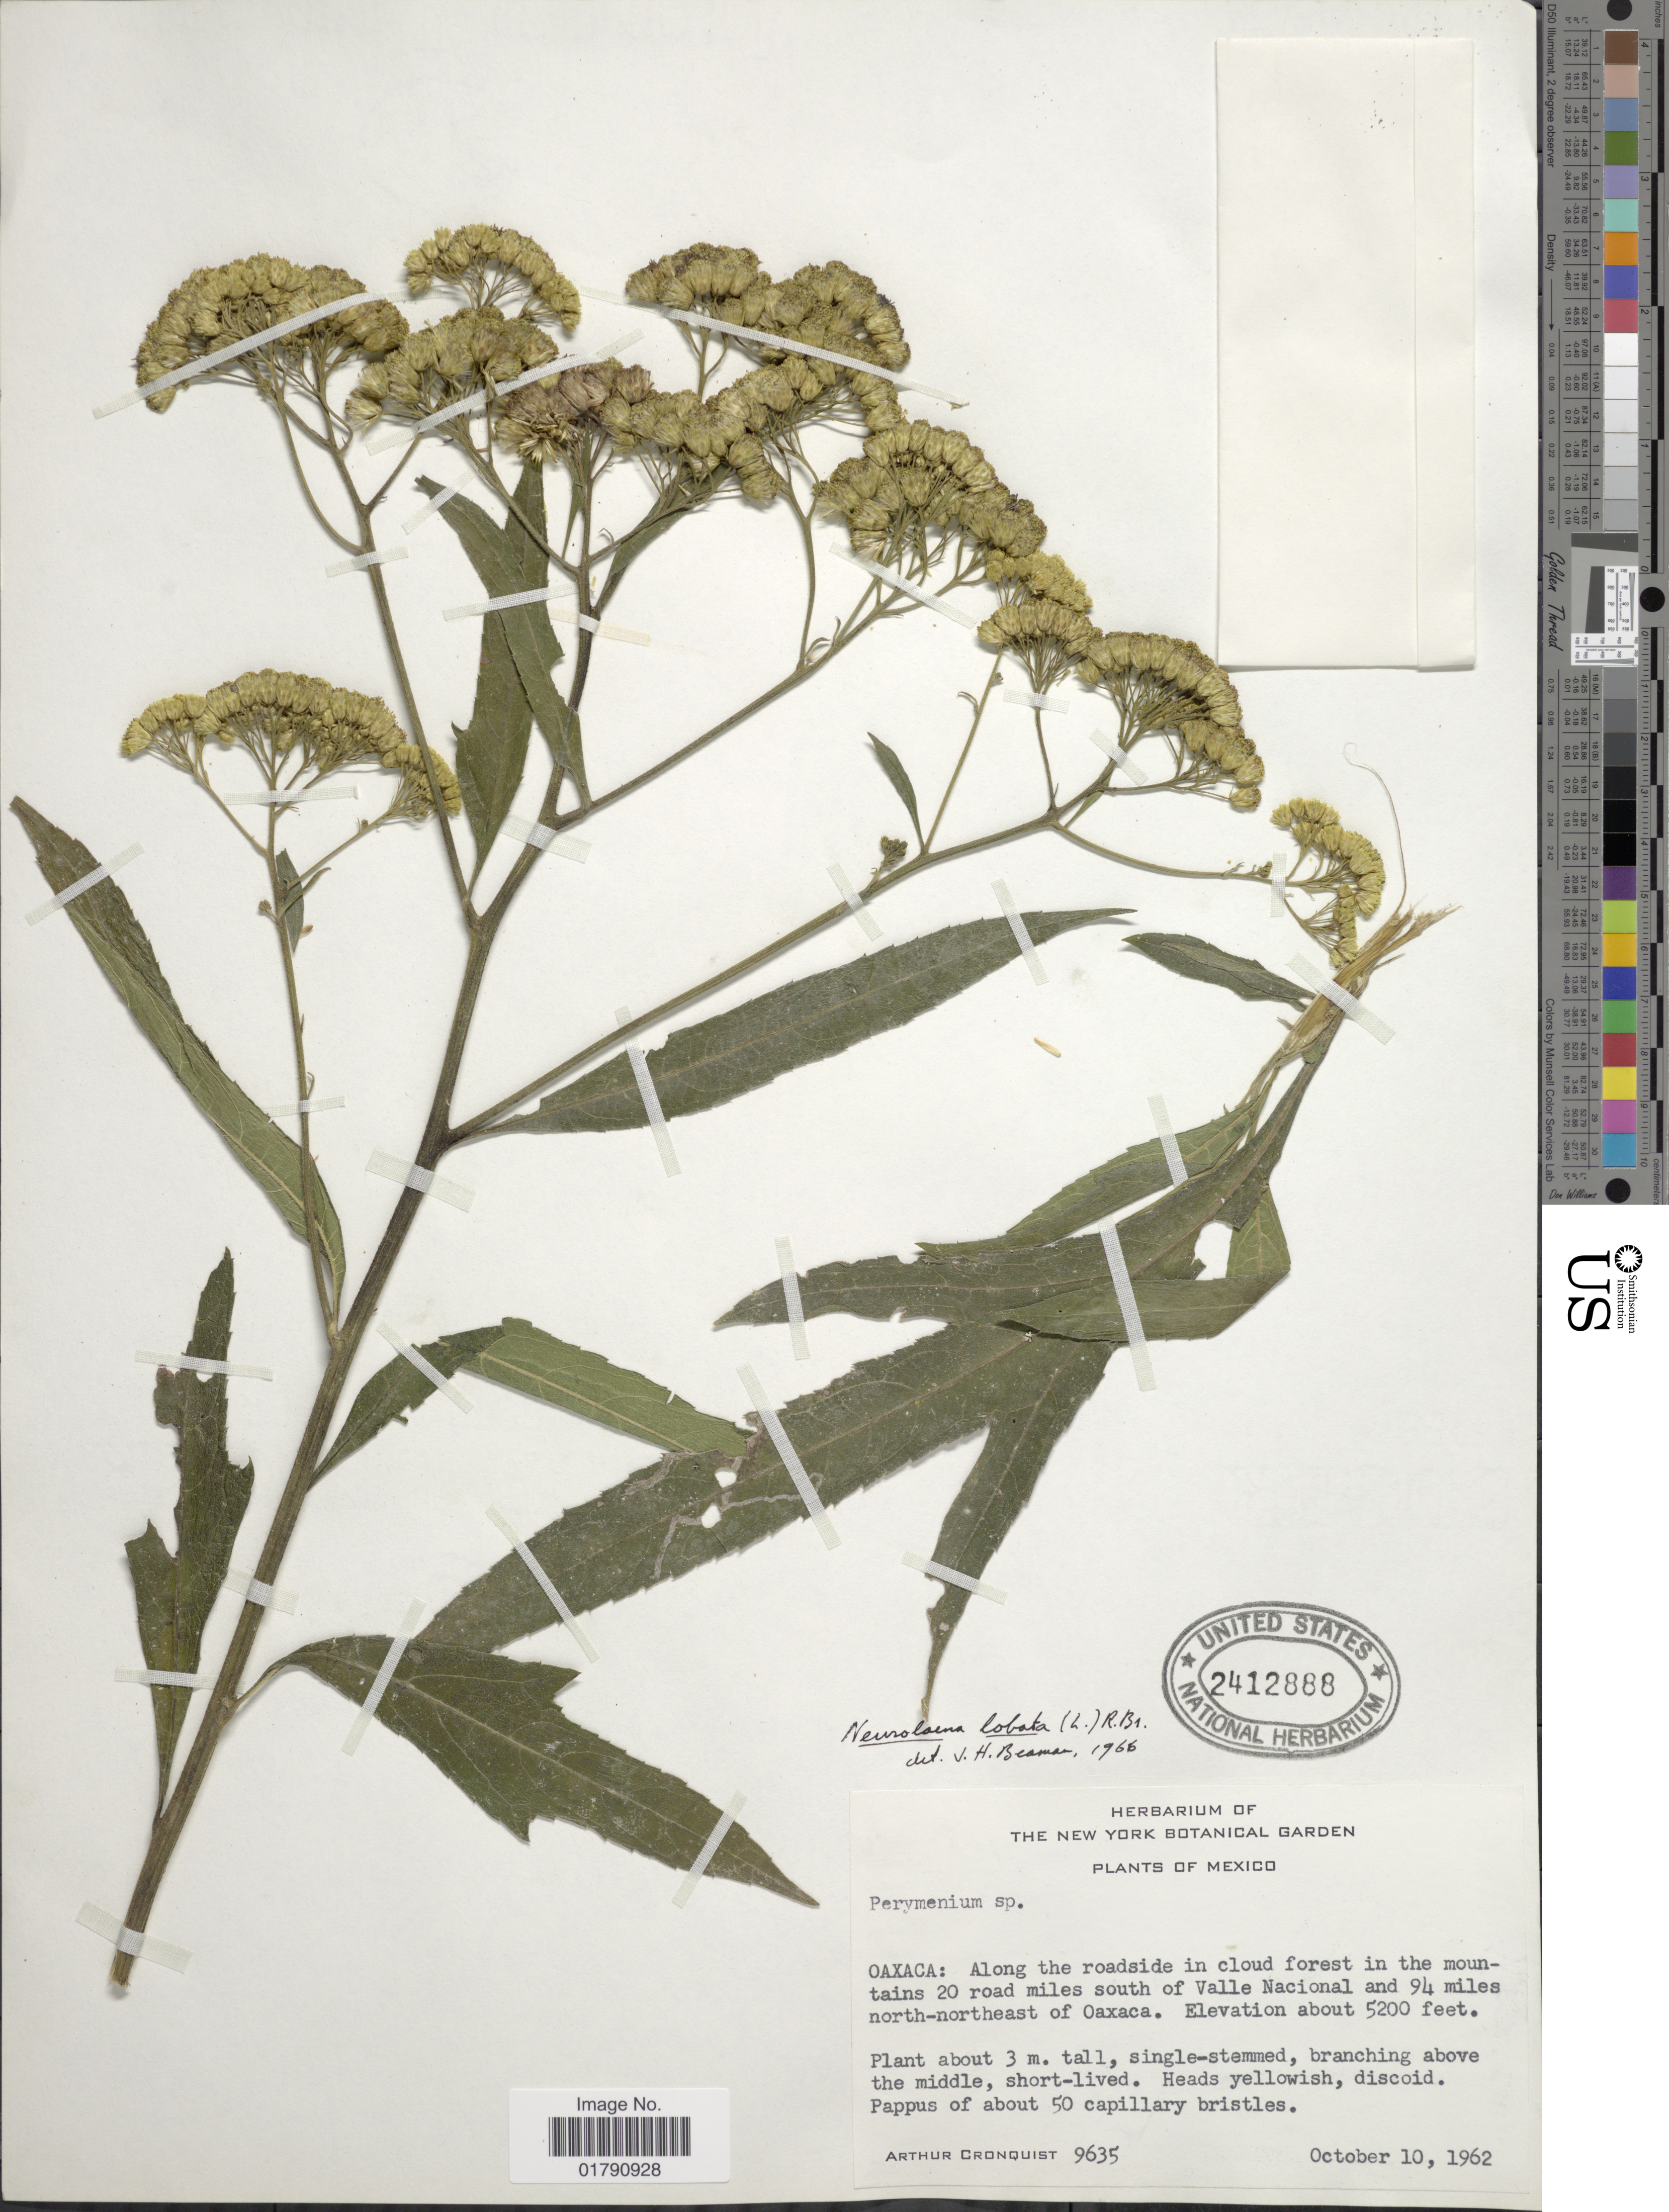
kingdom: Plantae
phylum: Tracheophyta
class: Magnoliopsida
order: Asterales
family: Asteraceae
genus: Neurolaena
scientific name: Neurolaena lobata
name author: (L.) R. Br. ex Cass.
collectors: A. J. Cronquist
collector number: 9635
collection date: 1962-10-10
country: Mexico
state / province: Oaxaca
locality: Along the roadside in cloud forest in the mountains 20 road miles south of Valle Nacional an 94 miles north-northeast of Oaxaca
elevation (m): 1585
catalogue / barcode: US 2412888